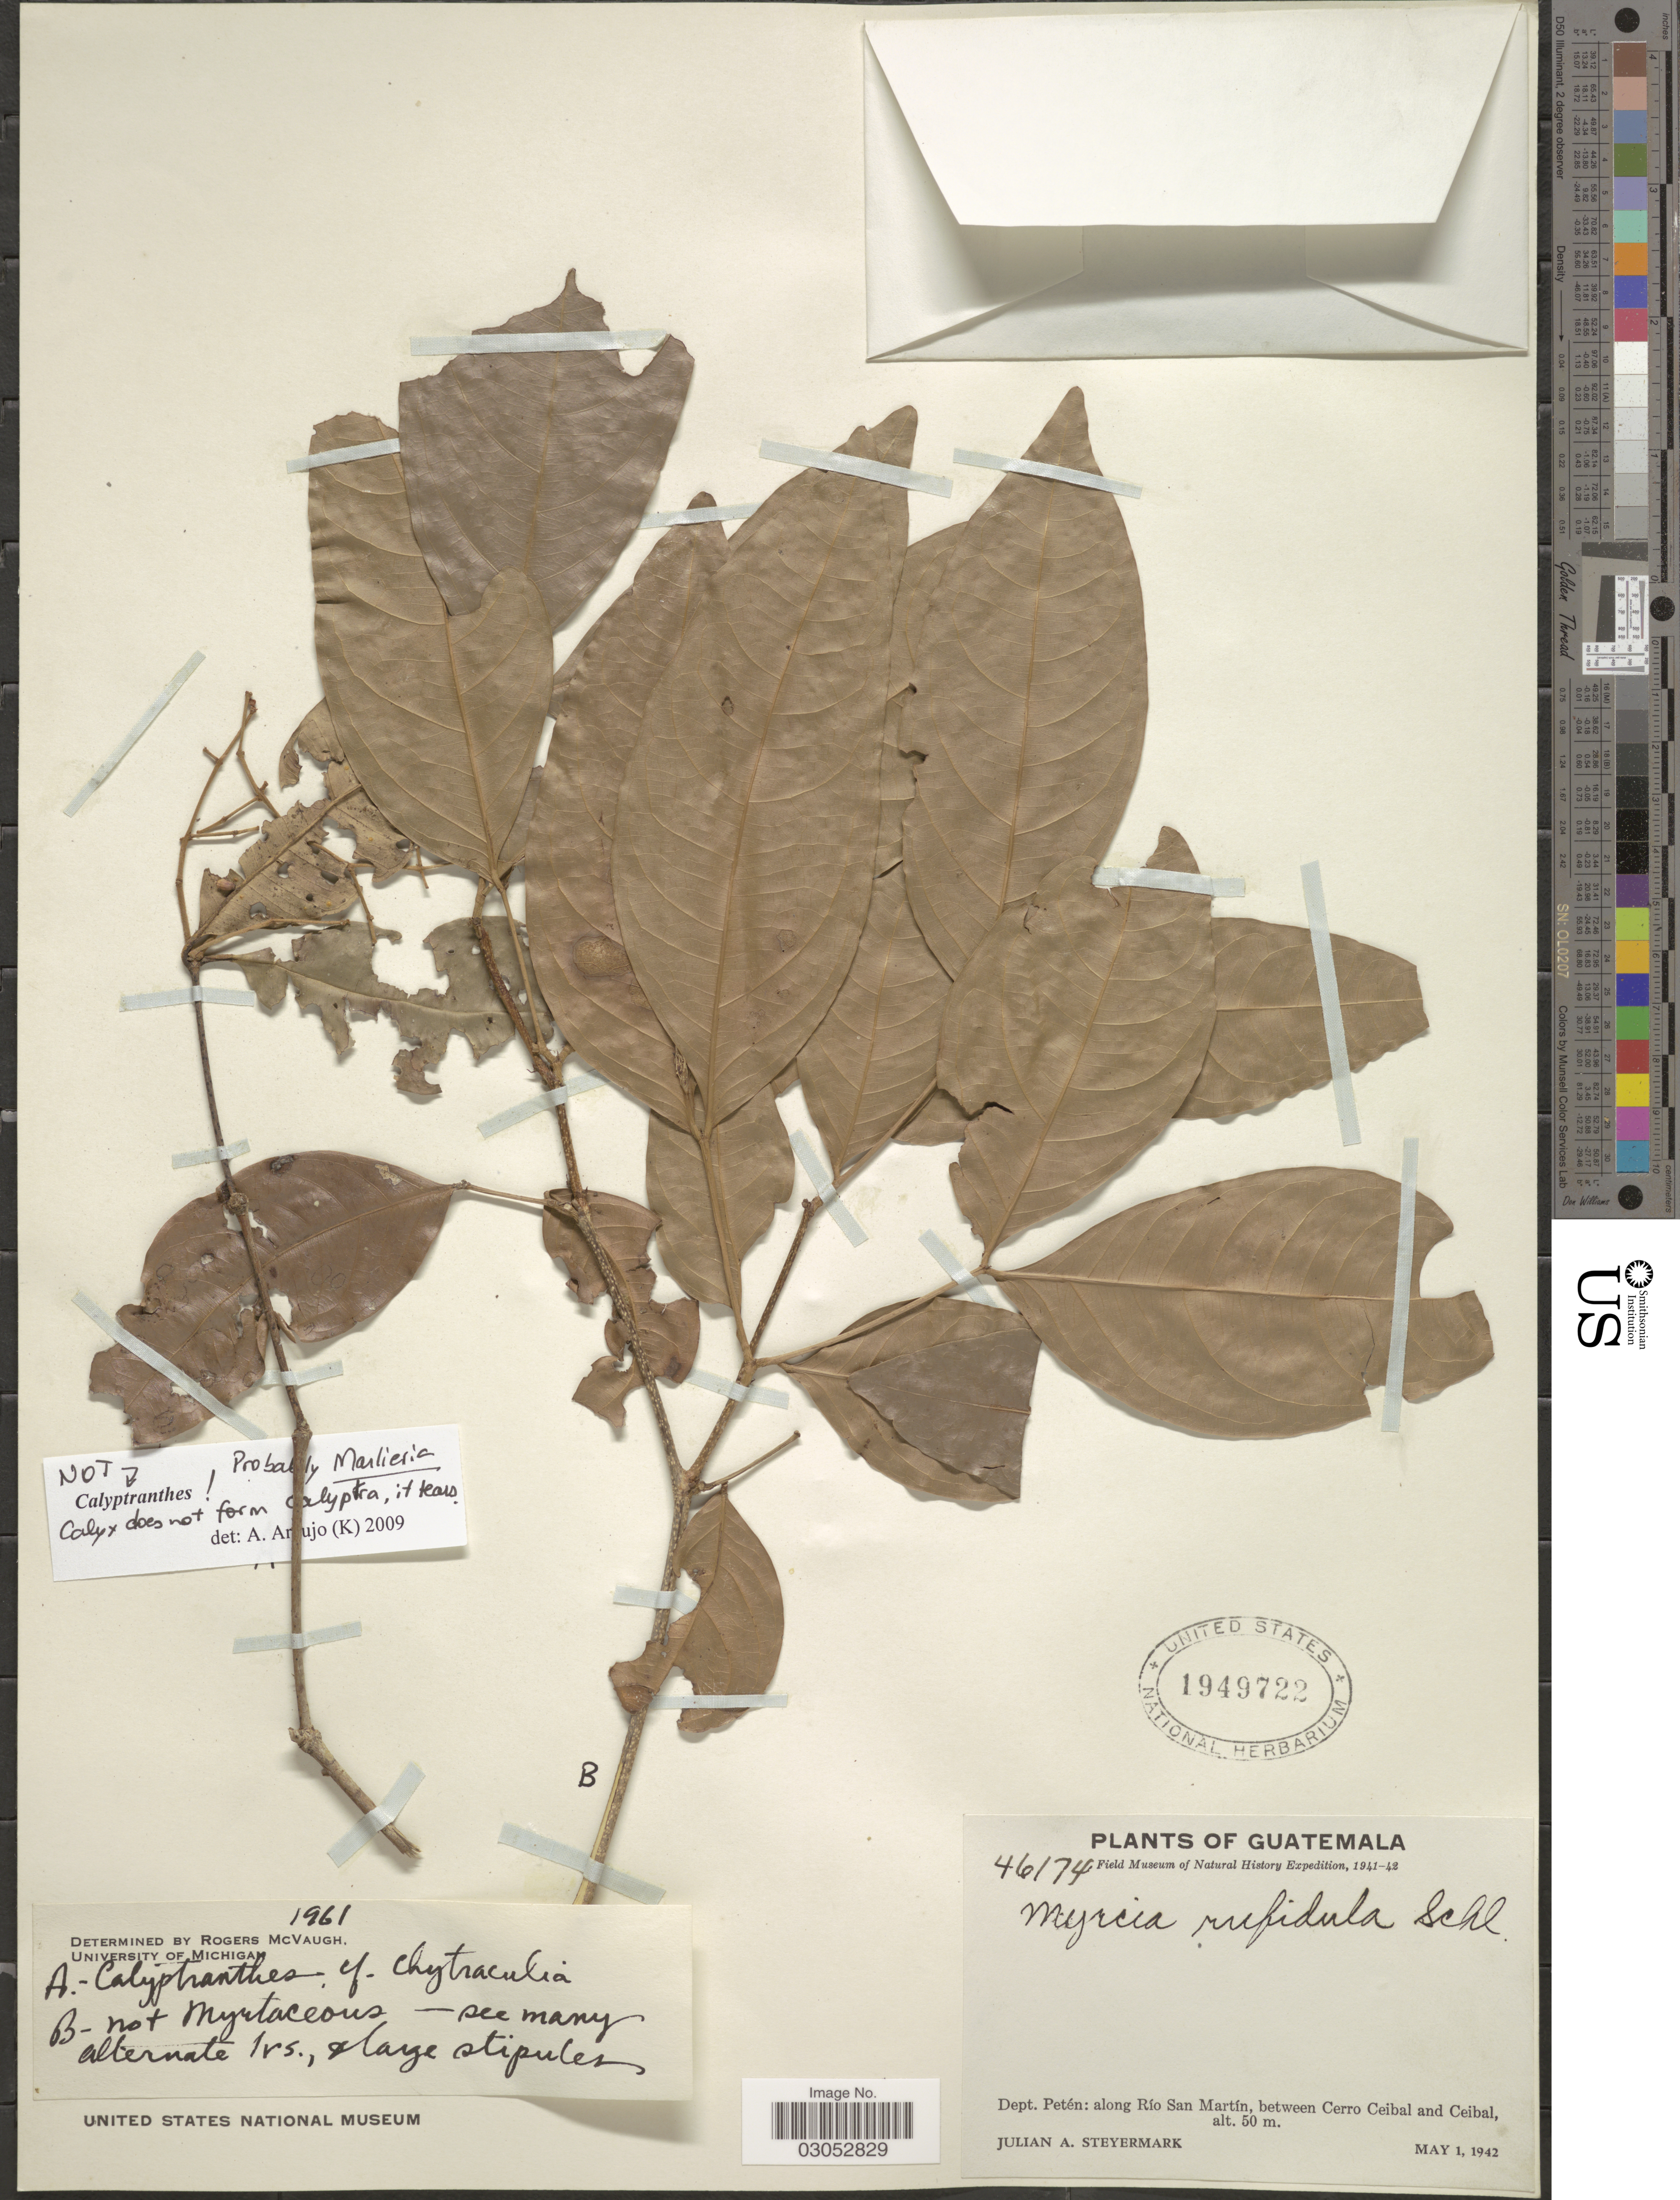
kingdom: Plantae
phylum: Tracheophyta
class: Magnoliopsida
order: Myrtales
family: Myrtaceae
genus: Myrcia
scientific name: Myrcia sp.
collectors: J. Steyermark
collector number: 46174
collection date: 1942-05-01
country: Guatemala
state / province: El Petén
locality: Dept. Petén: along Río San Martín, between Cerro Ceibal and Ceibal.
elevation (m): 50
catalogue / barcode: US 1949722